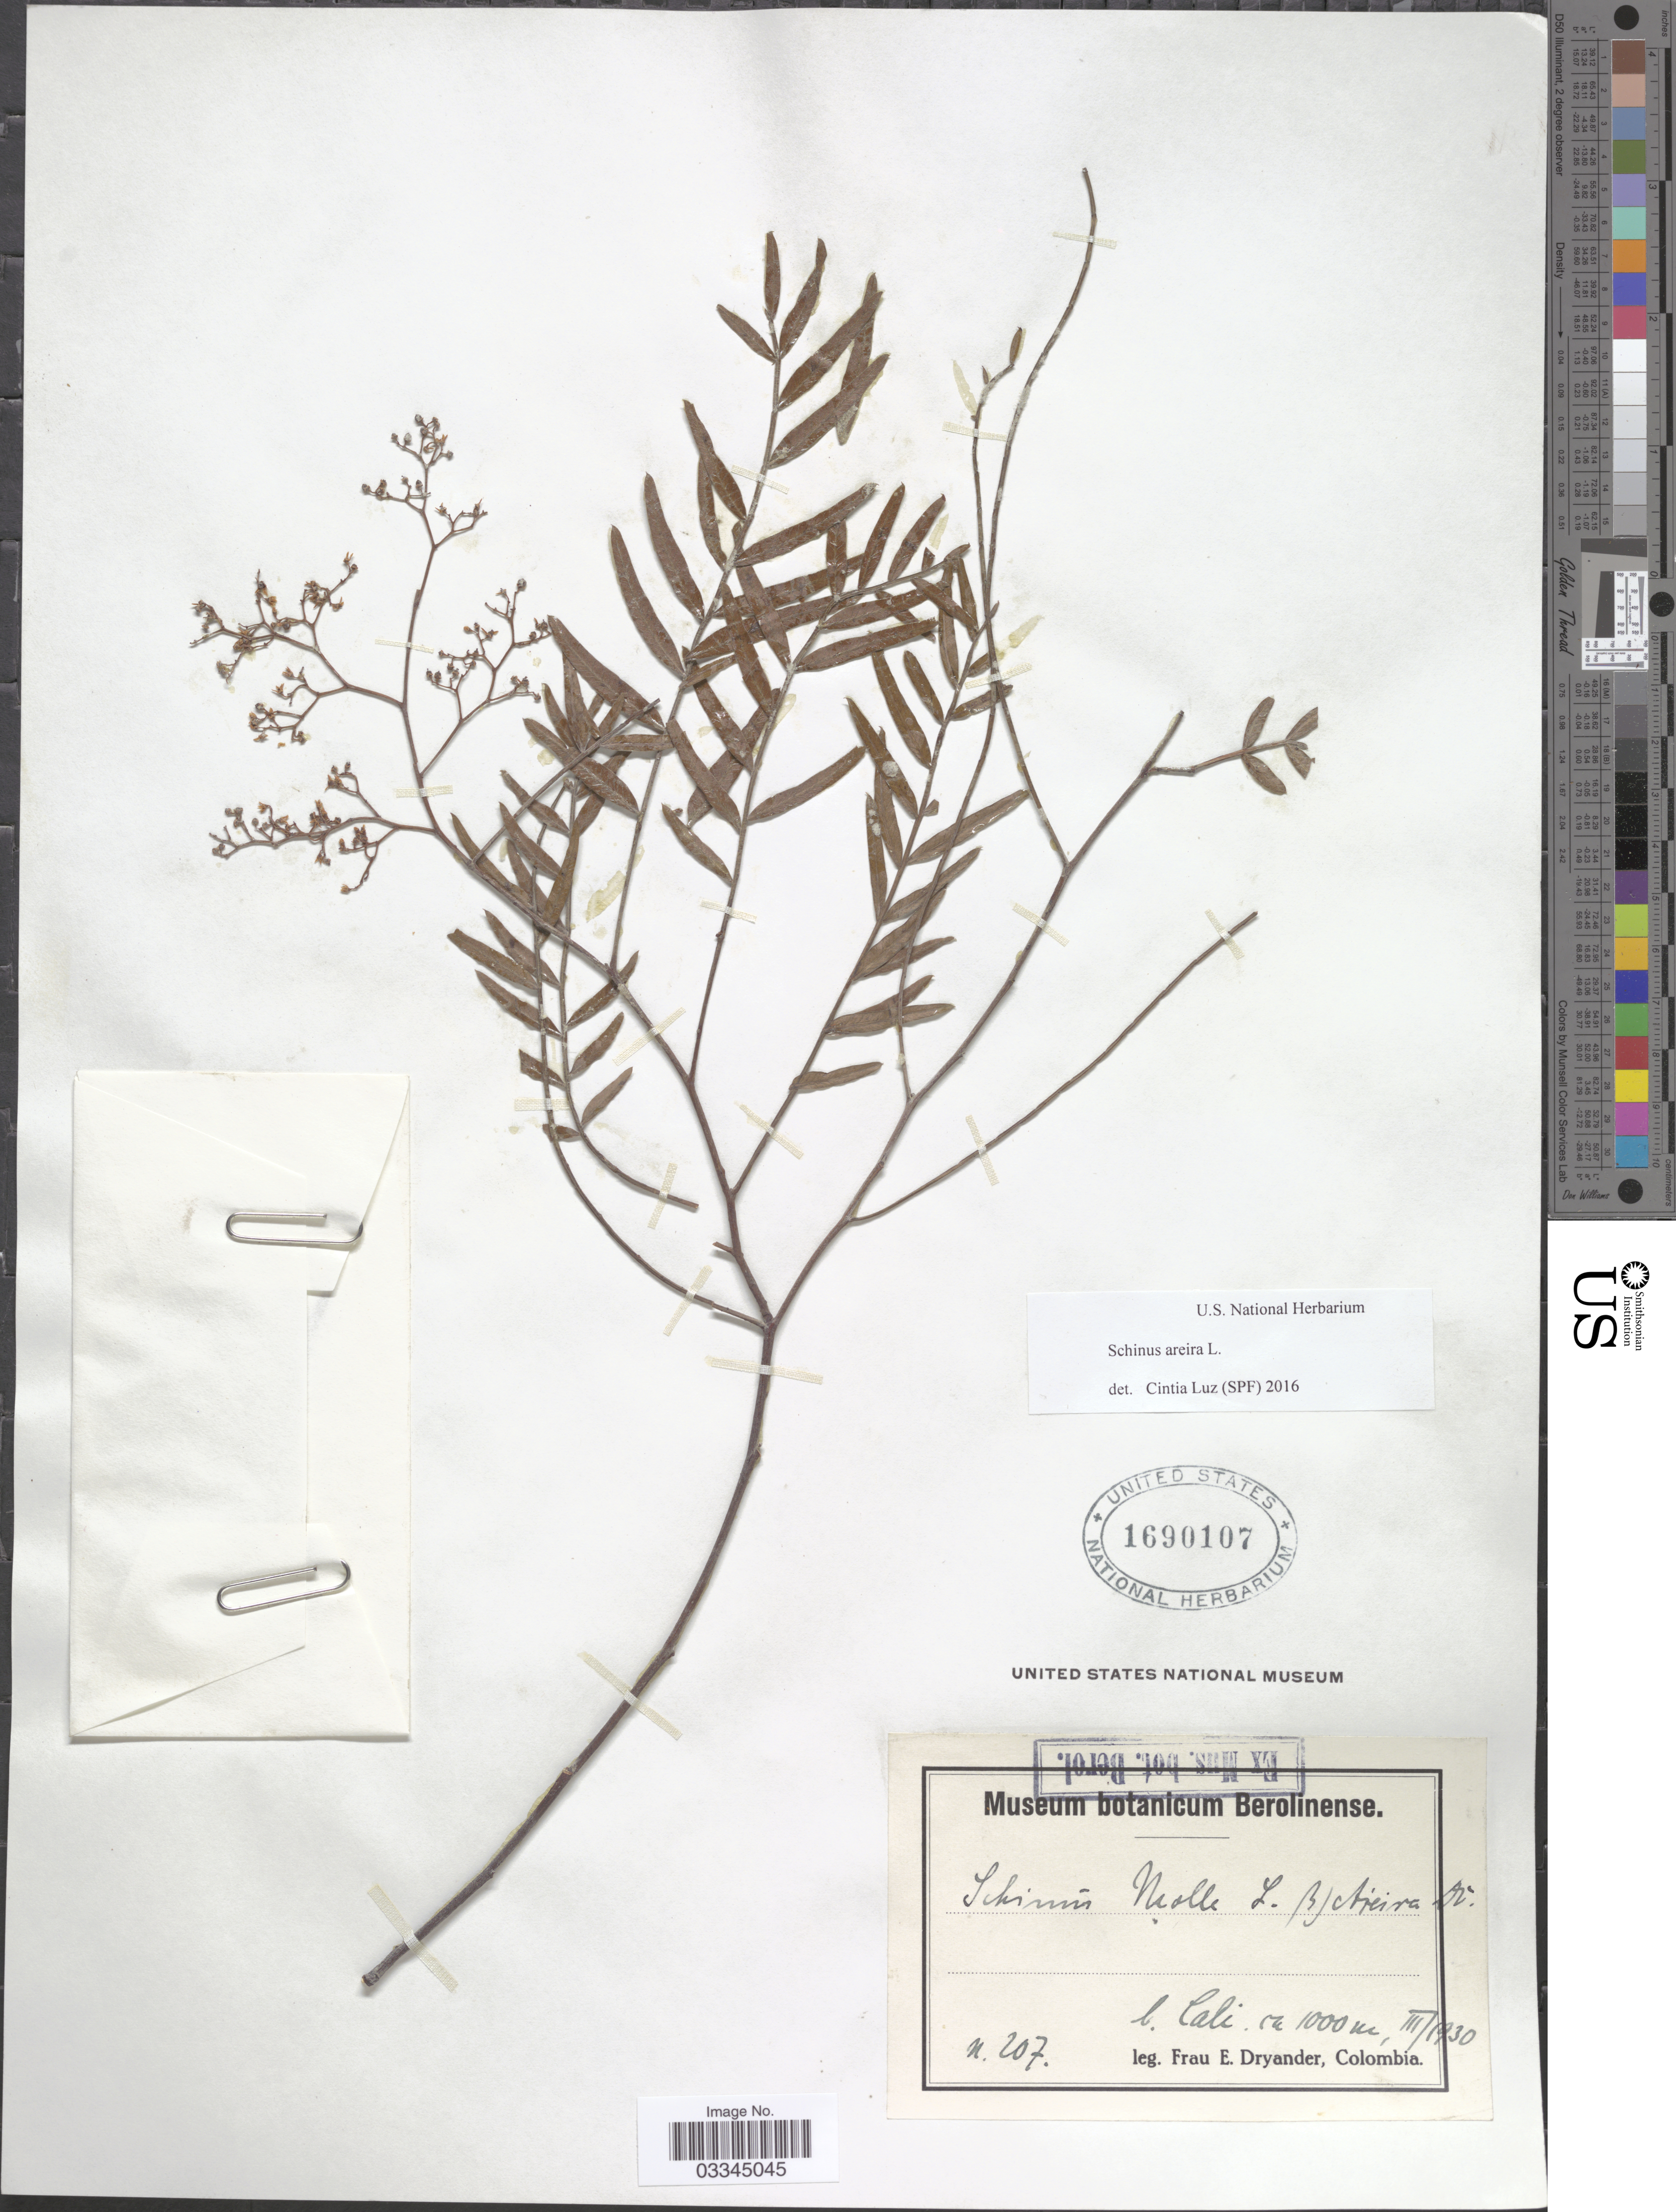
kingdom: Plantae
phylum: Tracheophyta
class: Magnoliopsida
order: Sapindales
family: Anacardiaceae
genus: Schinus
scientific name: Schinus areira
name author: L.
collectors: F. Dryander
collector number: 207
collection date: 1930-03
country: Colombia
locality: Cali.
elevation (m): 1000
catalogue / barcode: US 1690107